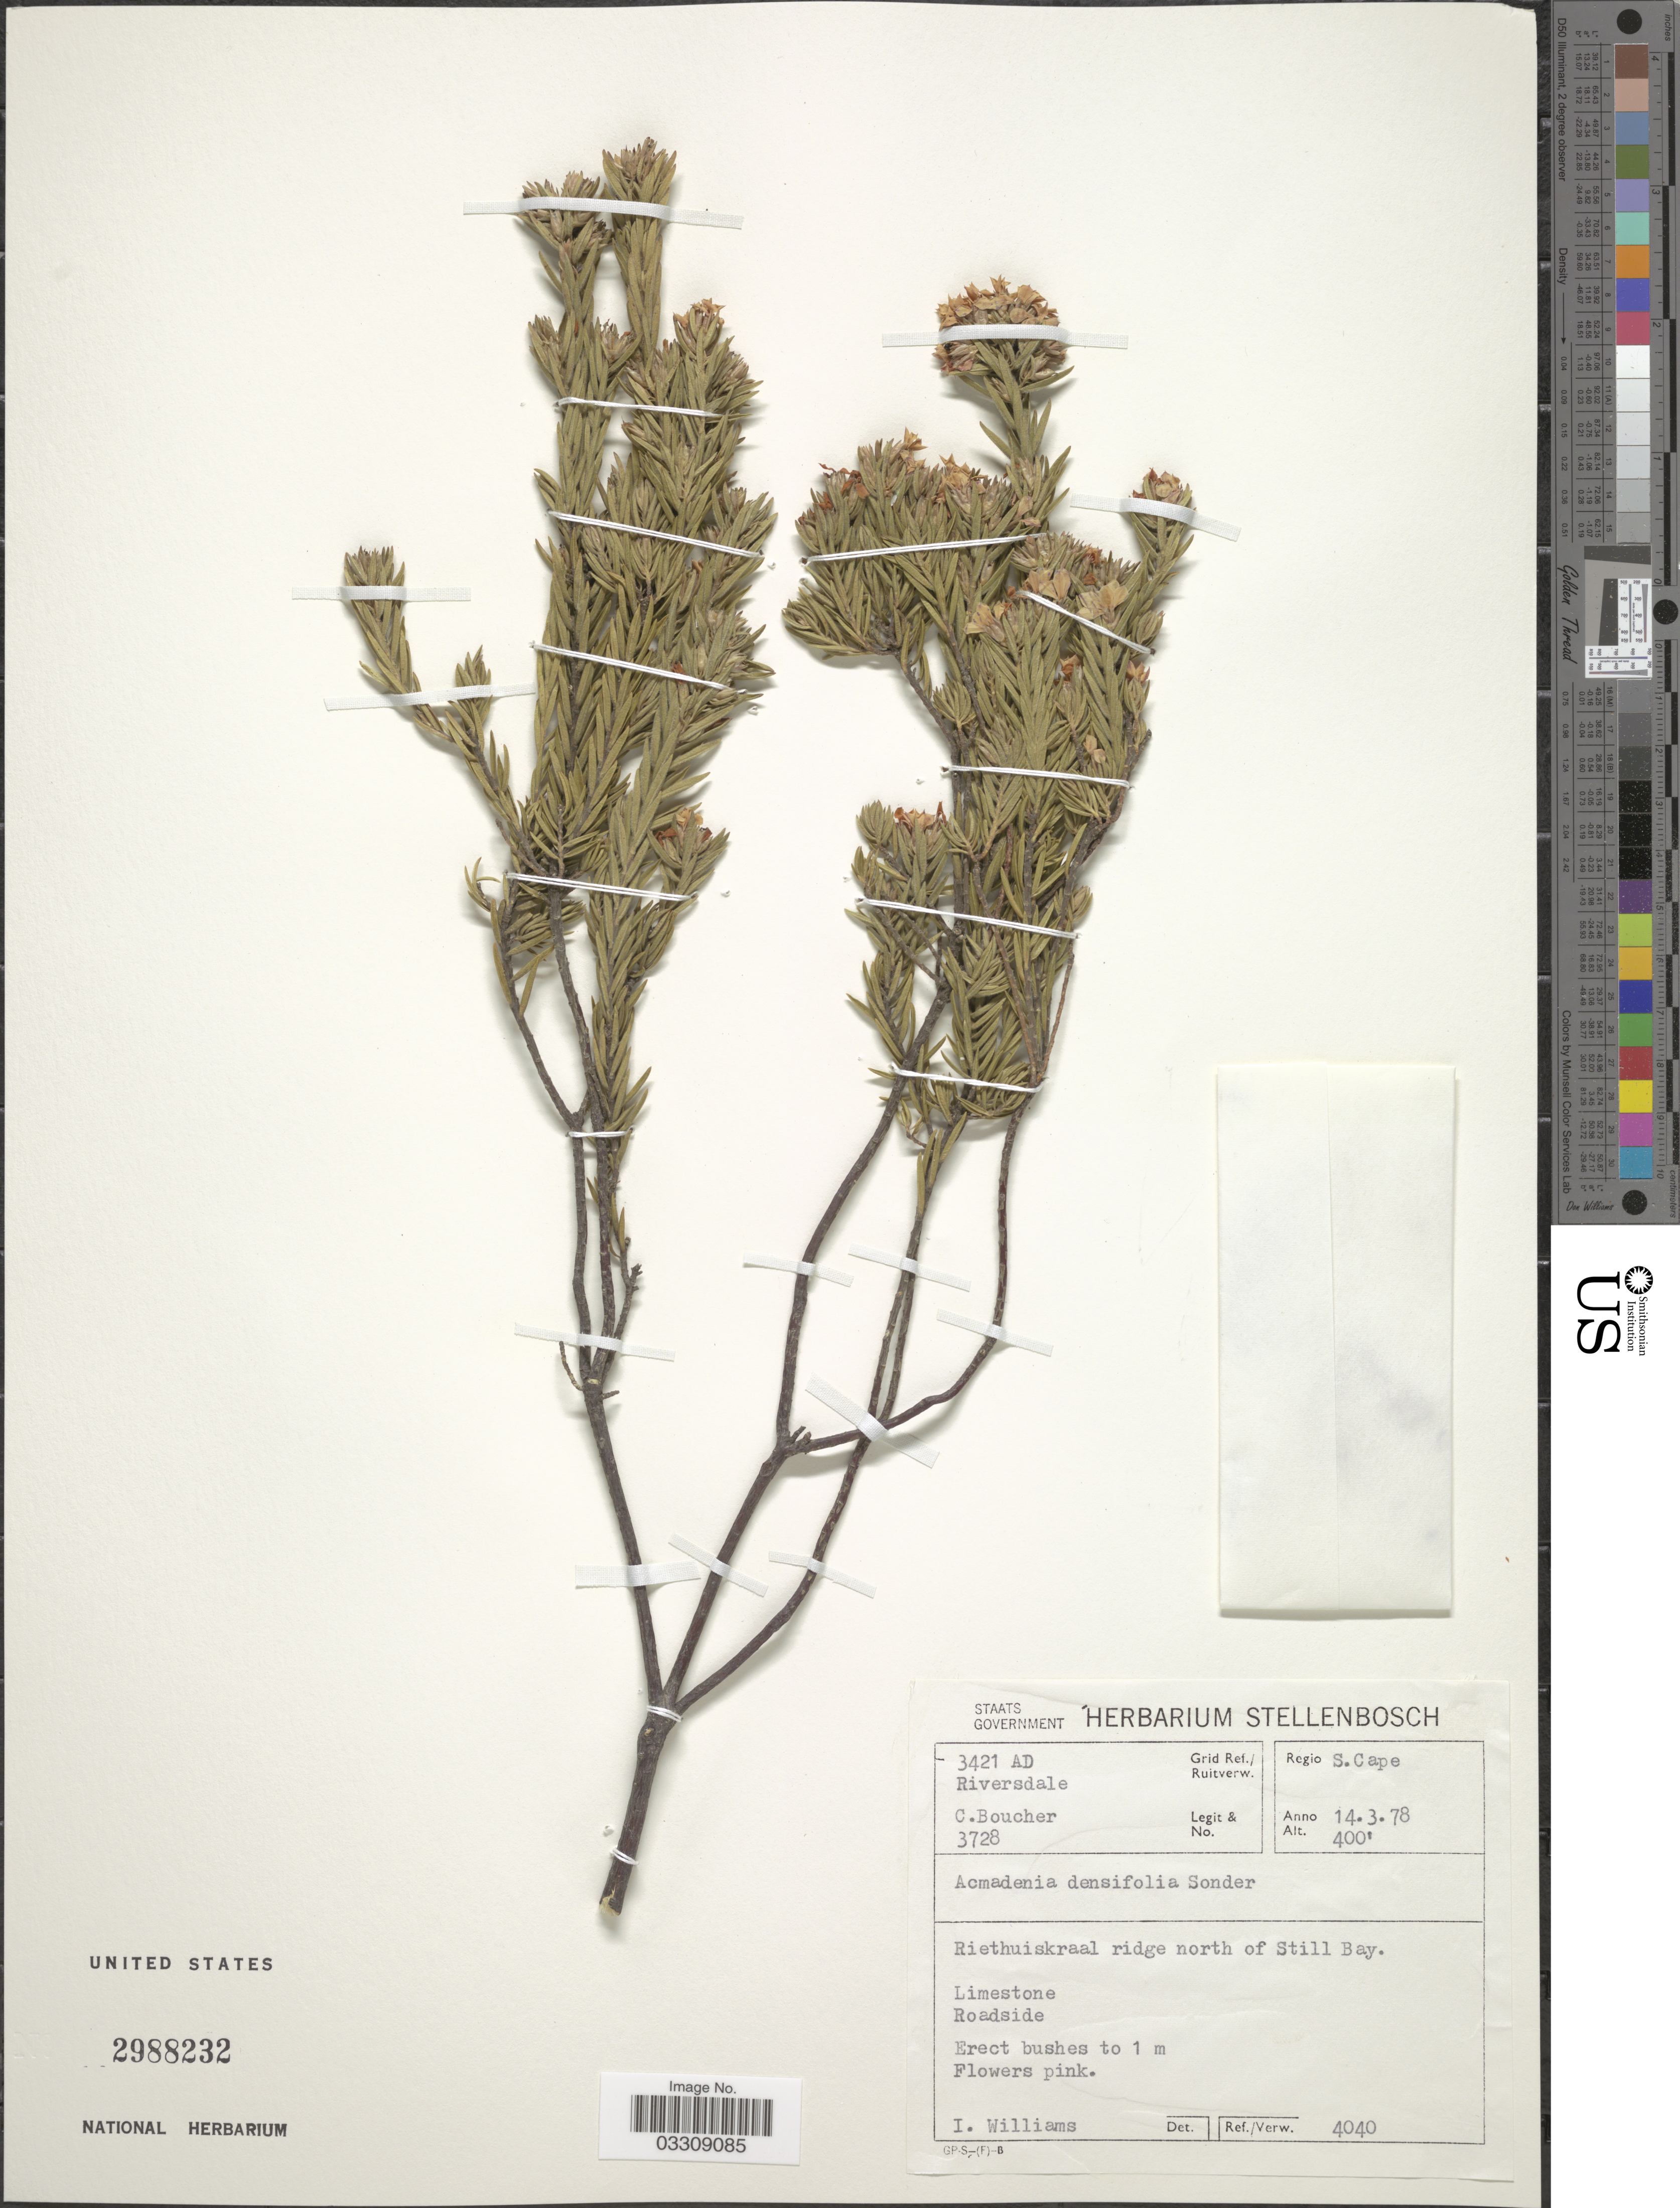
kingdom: Plantae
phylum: Tracheophyta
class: Magnoliopsida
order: Sapindales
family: Rutaceae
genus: Acmadenia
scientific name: Acmadenia densifolia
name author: Sond.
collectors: C. Boucher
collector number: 3728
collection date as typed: Transcribed d/m/y: 14/3/78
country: South Africa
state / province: Western Cape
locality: Regio S. Cape. Grid Ref./ Ruitverw. 3421 AD. Riversdale. Riethuiskraal ridge north of Still Bay.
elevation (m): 122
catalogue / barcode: US 2988232